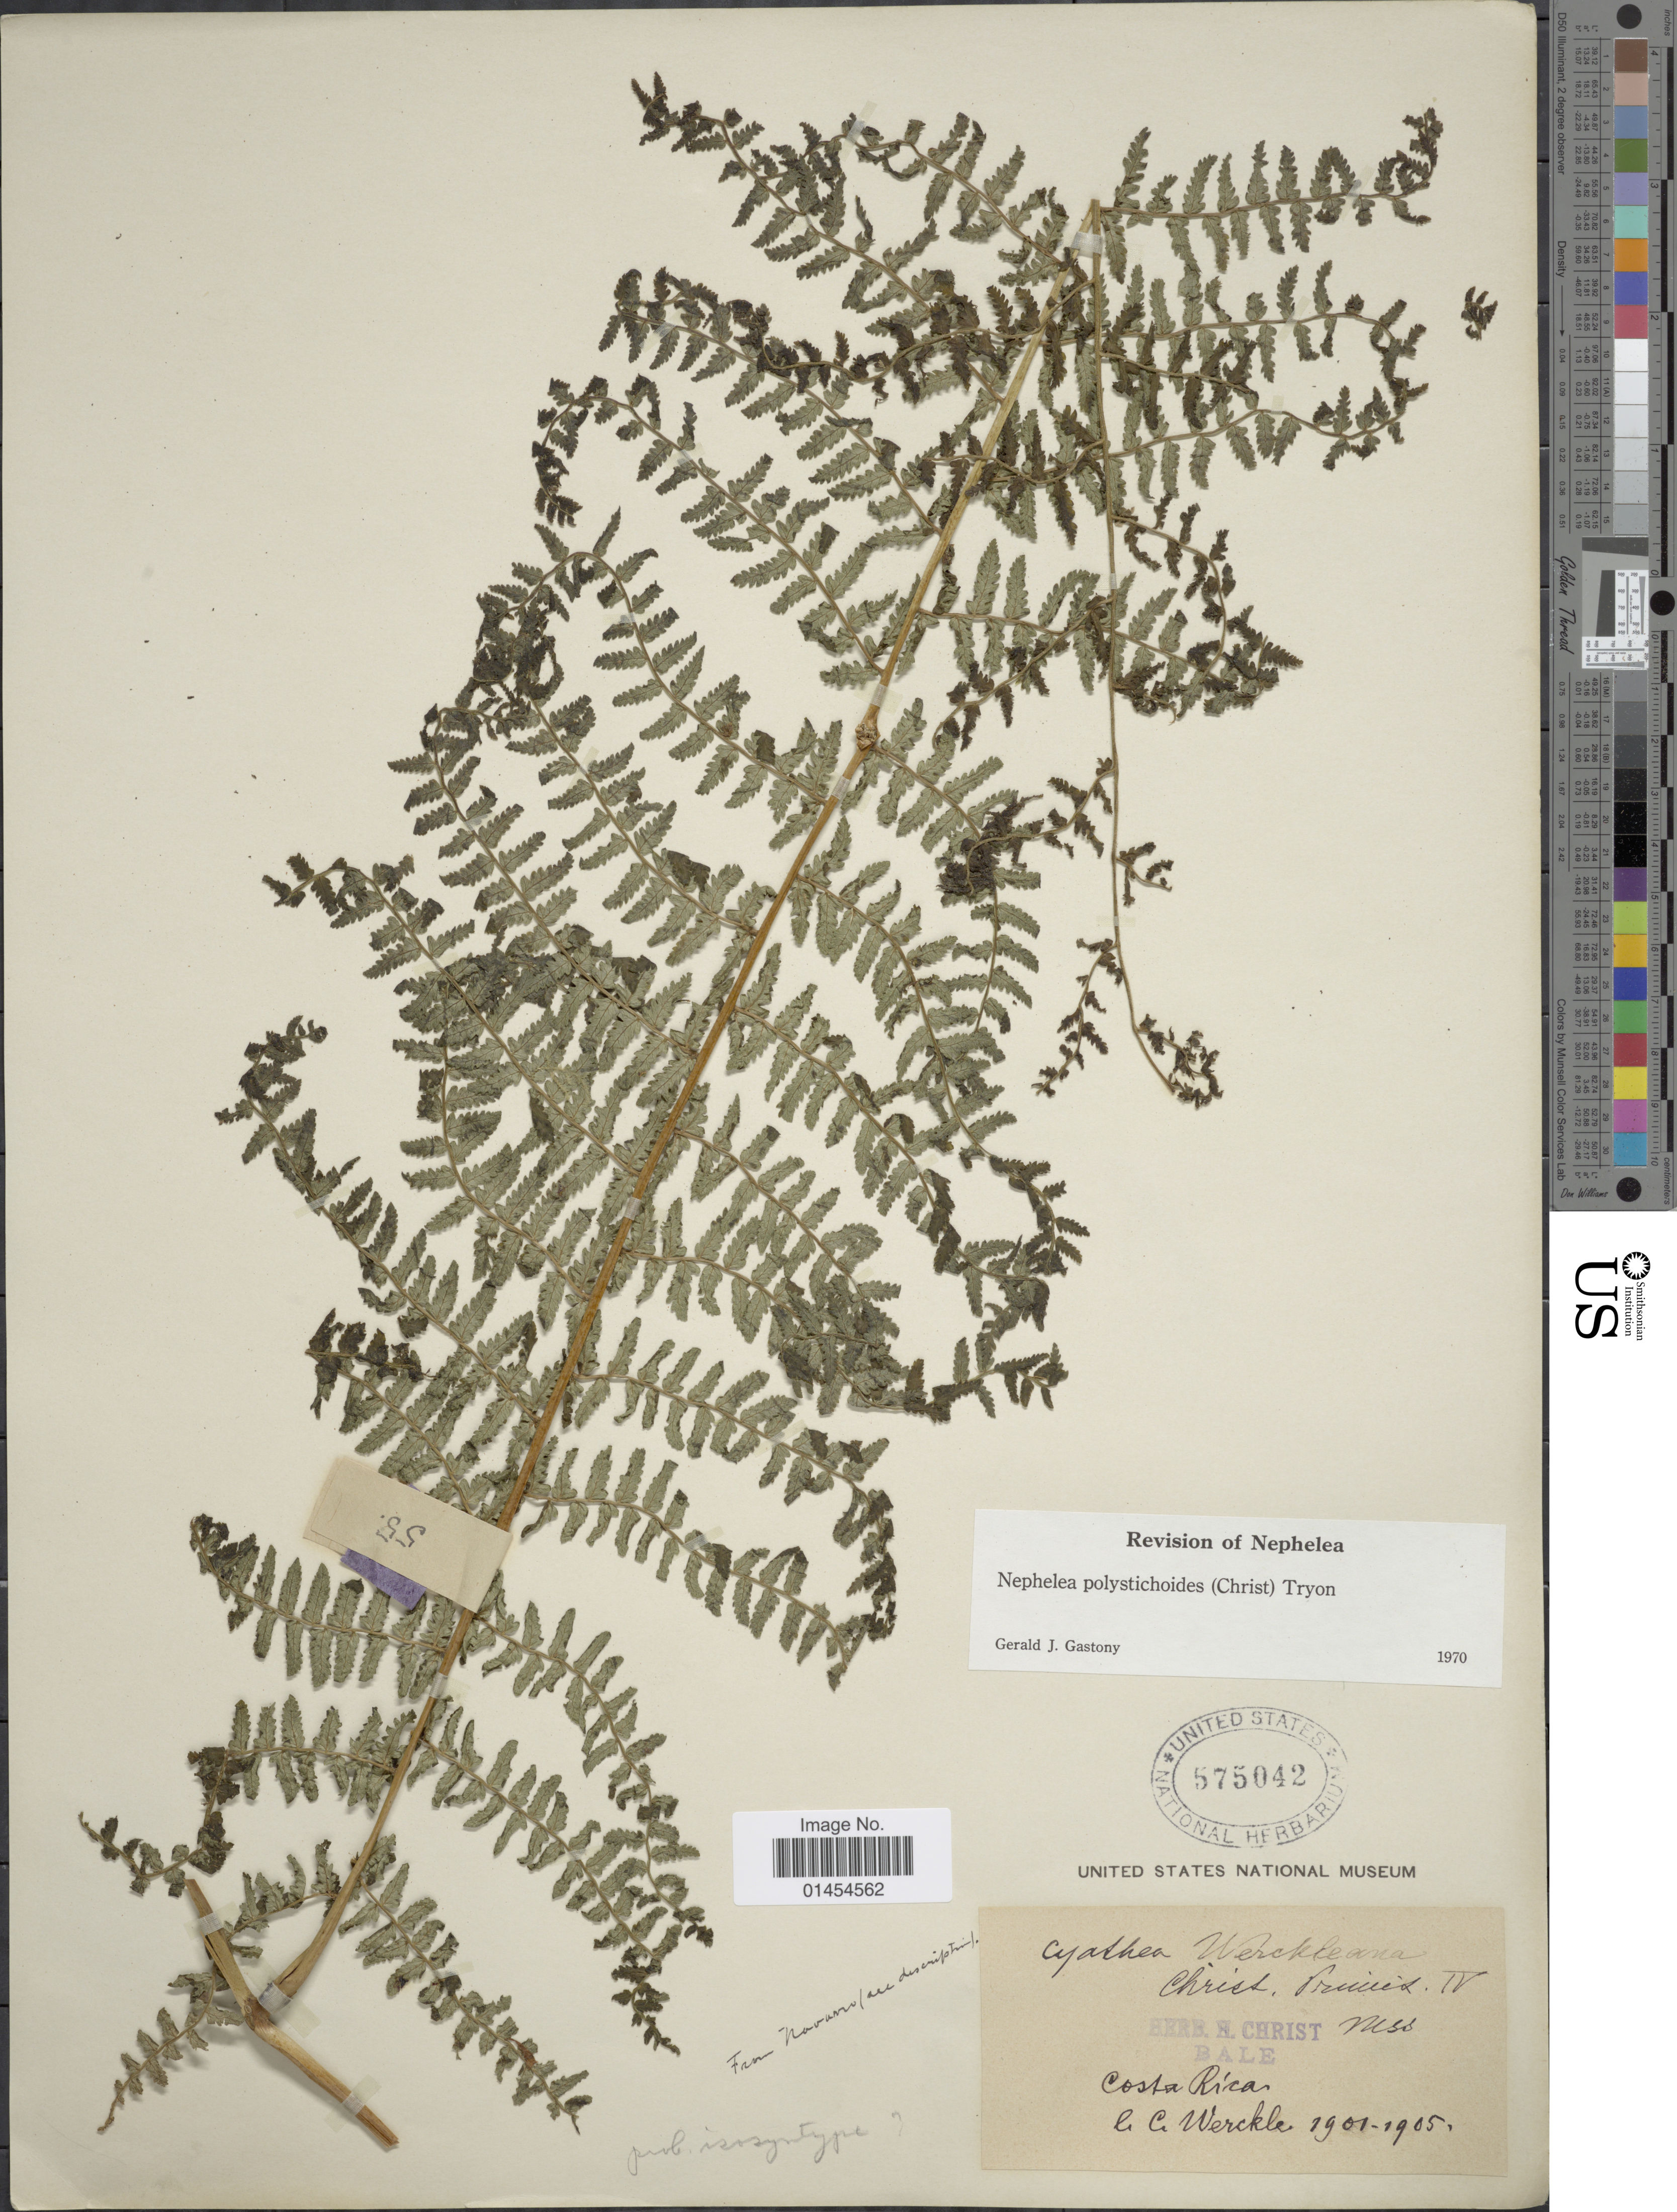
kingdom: Plantae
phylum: Tracheophyta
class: Polypodiopsida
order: Cyatheales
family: Cyatheaceae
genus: Alsophila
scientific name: Alsophila polystichoides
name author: Christ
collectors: C. C Wercklé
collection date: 1901/1905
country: Costa Rica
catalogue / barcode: US 575042